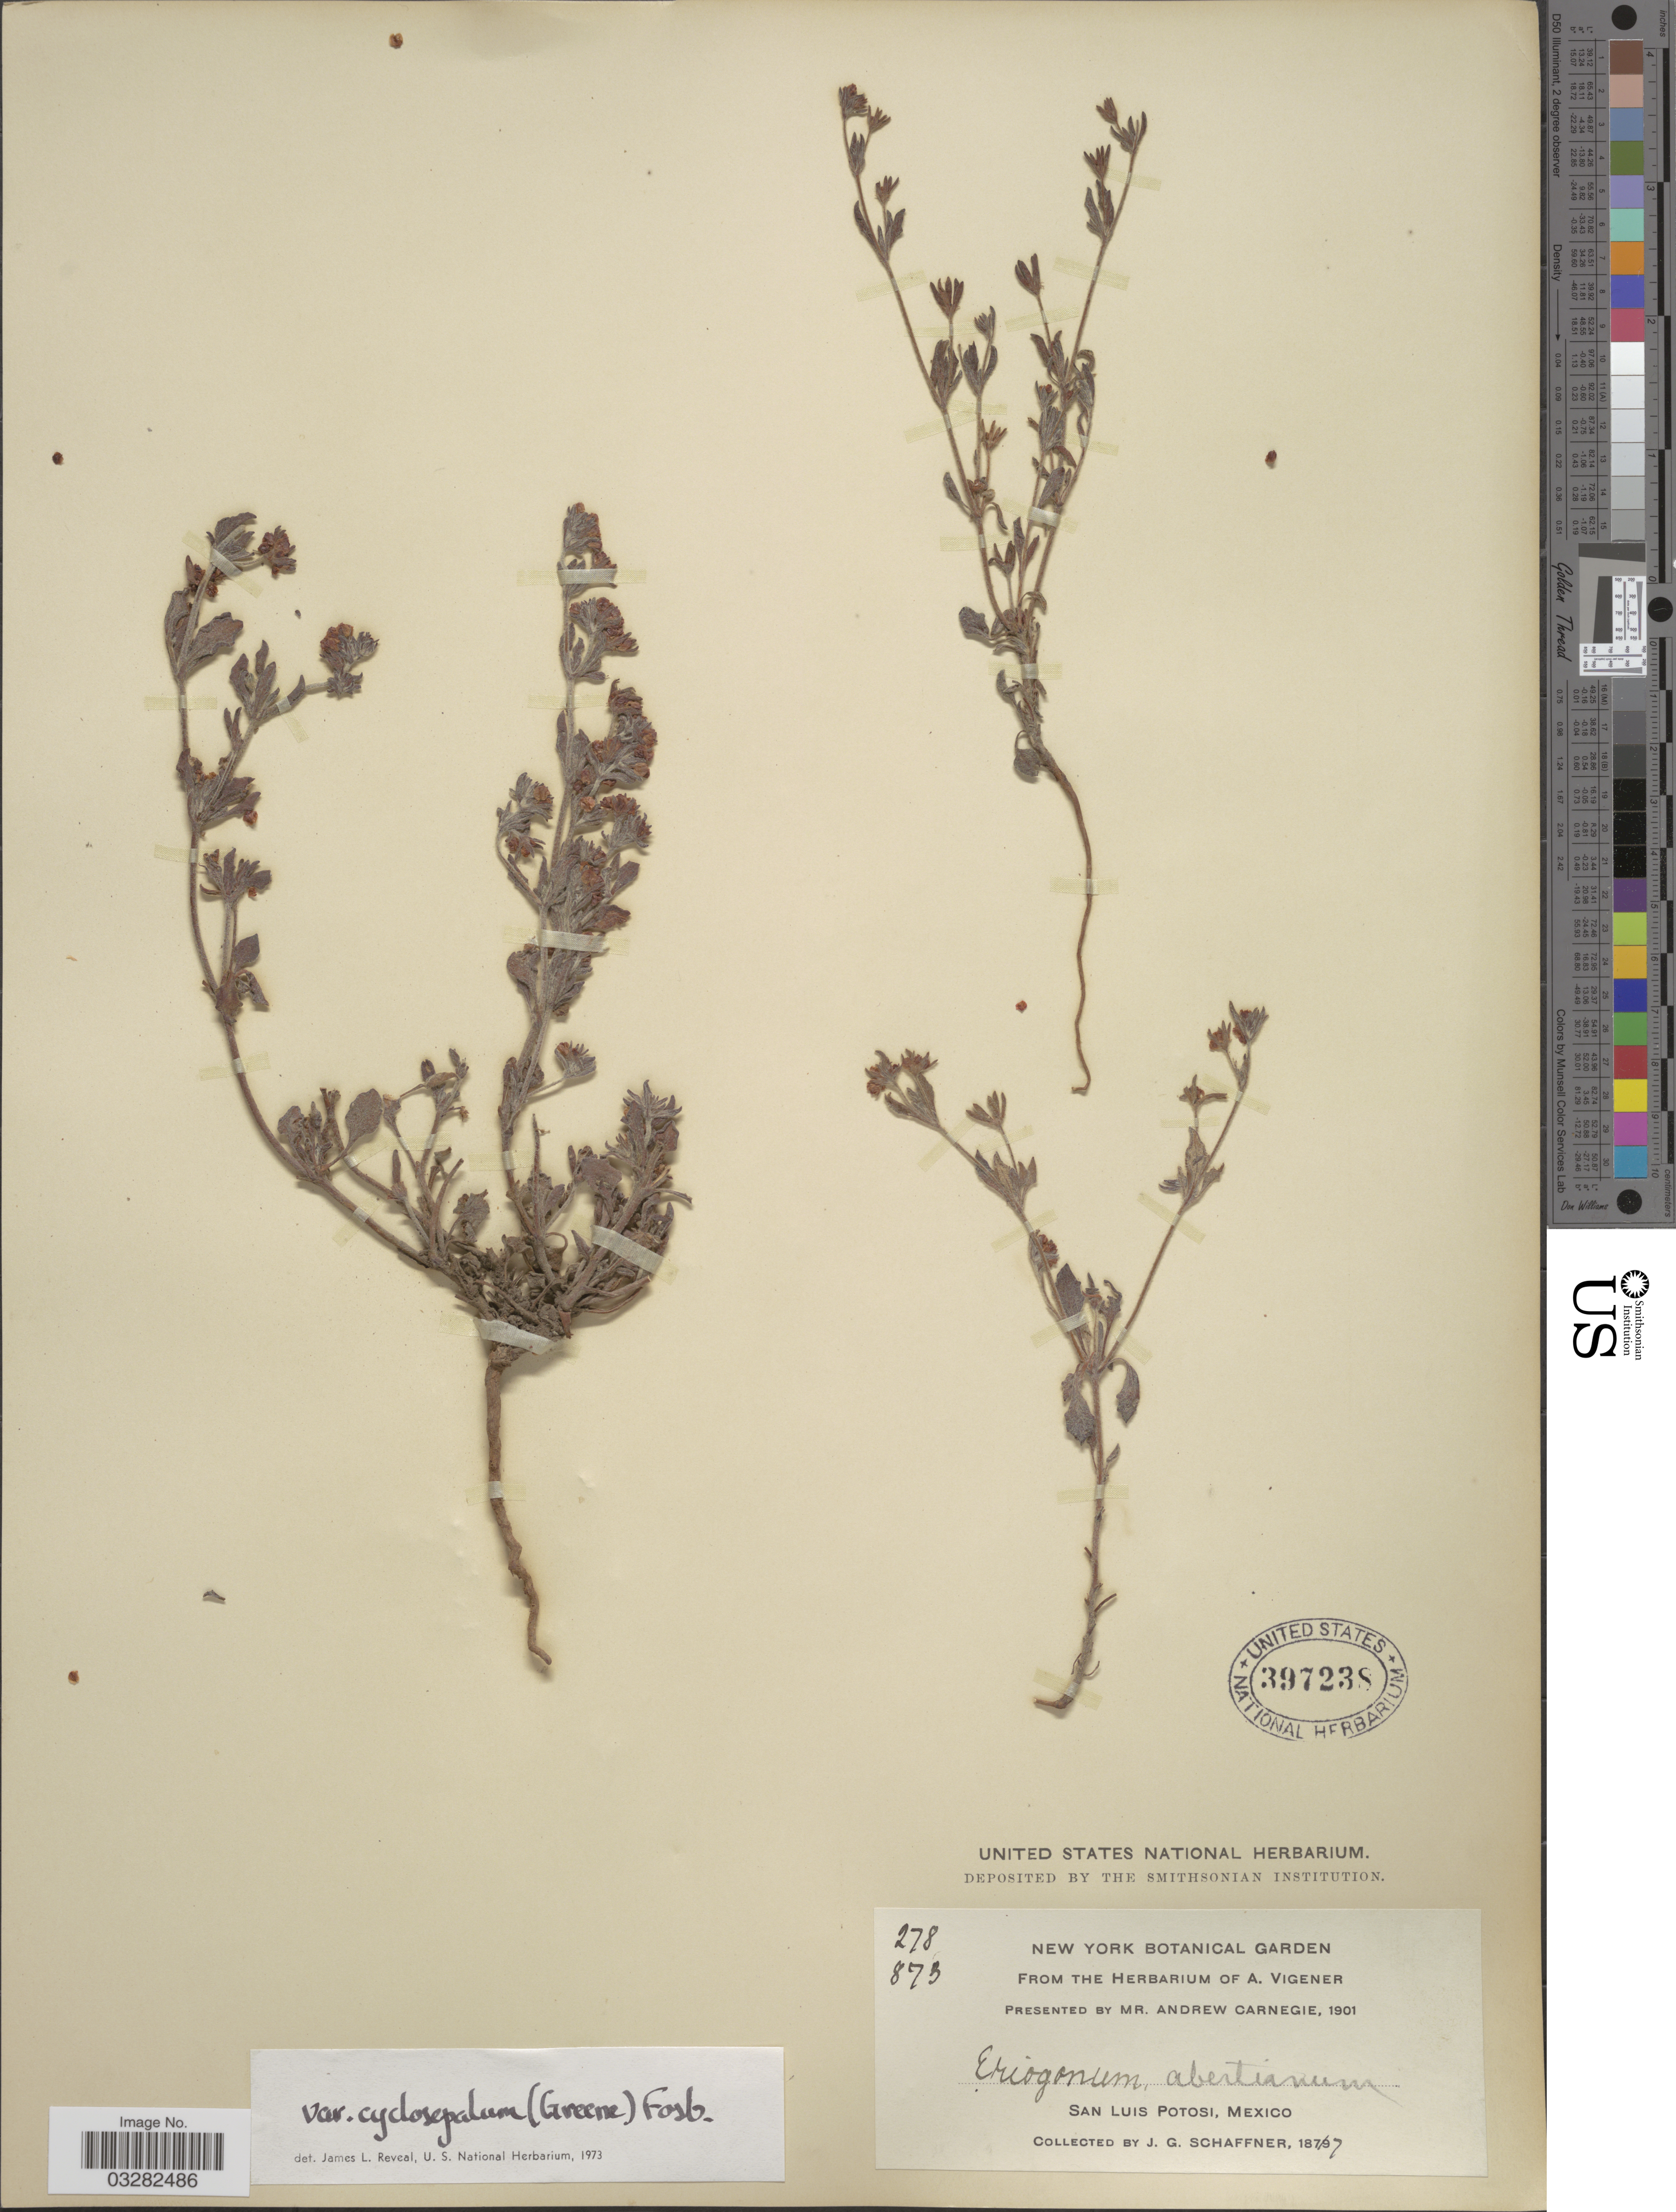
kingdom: Plantae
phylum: Tracheophyta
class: Magnoliopsida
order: Caryophyllales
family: Polygonaceae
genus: Eriogonum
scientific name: Eriogonum abertianum var. ruberrimum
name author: (Gand.) Gand.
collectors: J. G. Schaffner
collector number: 278/873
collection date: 1877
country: Mexico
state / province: San Luis Potosí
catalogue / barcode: US 397238